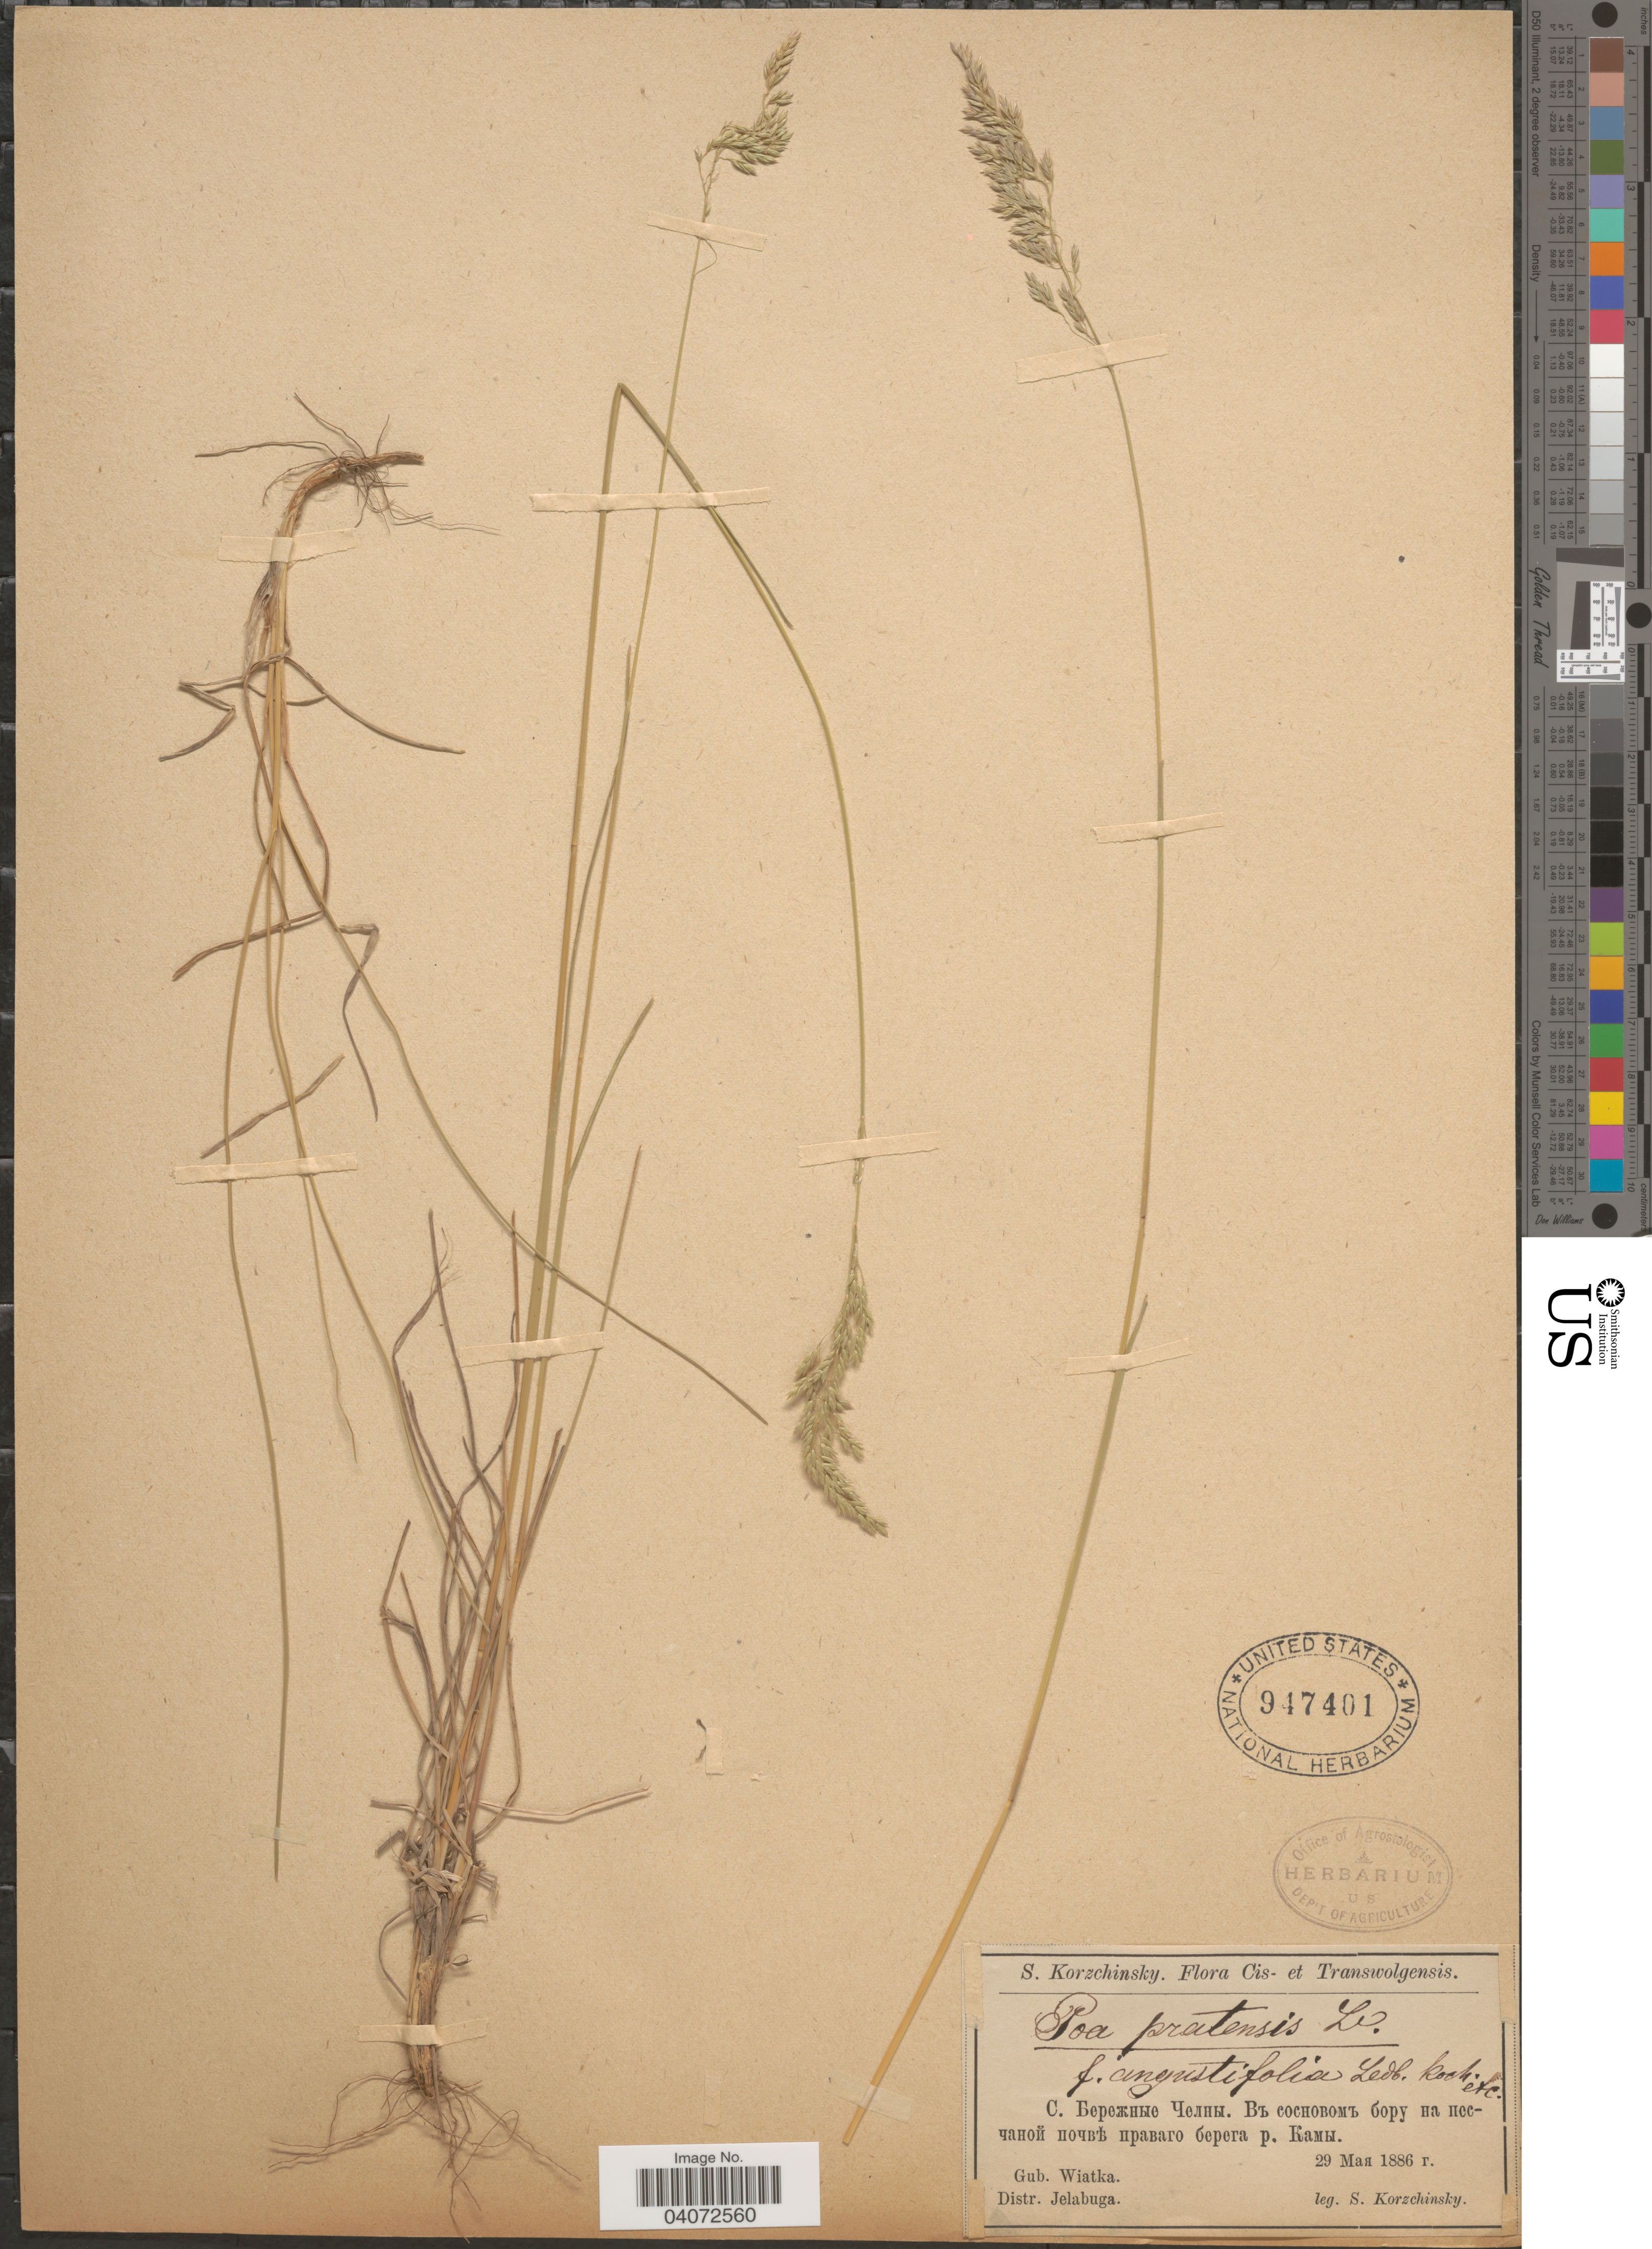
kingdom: Plantae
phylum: Tracheophyta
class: Liliopsida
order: Poales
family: Poaceae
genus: Poa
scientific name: Poa pratensis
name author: L.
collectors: S. Korzchinsky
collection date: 1886-03-29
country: Russian Federation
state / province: Tatarstan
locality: Cis- et Transwolgensis. Gub. Wiatka. Distr. Jelabuga.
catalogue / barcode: US 947401